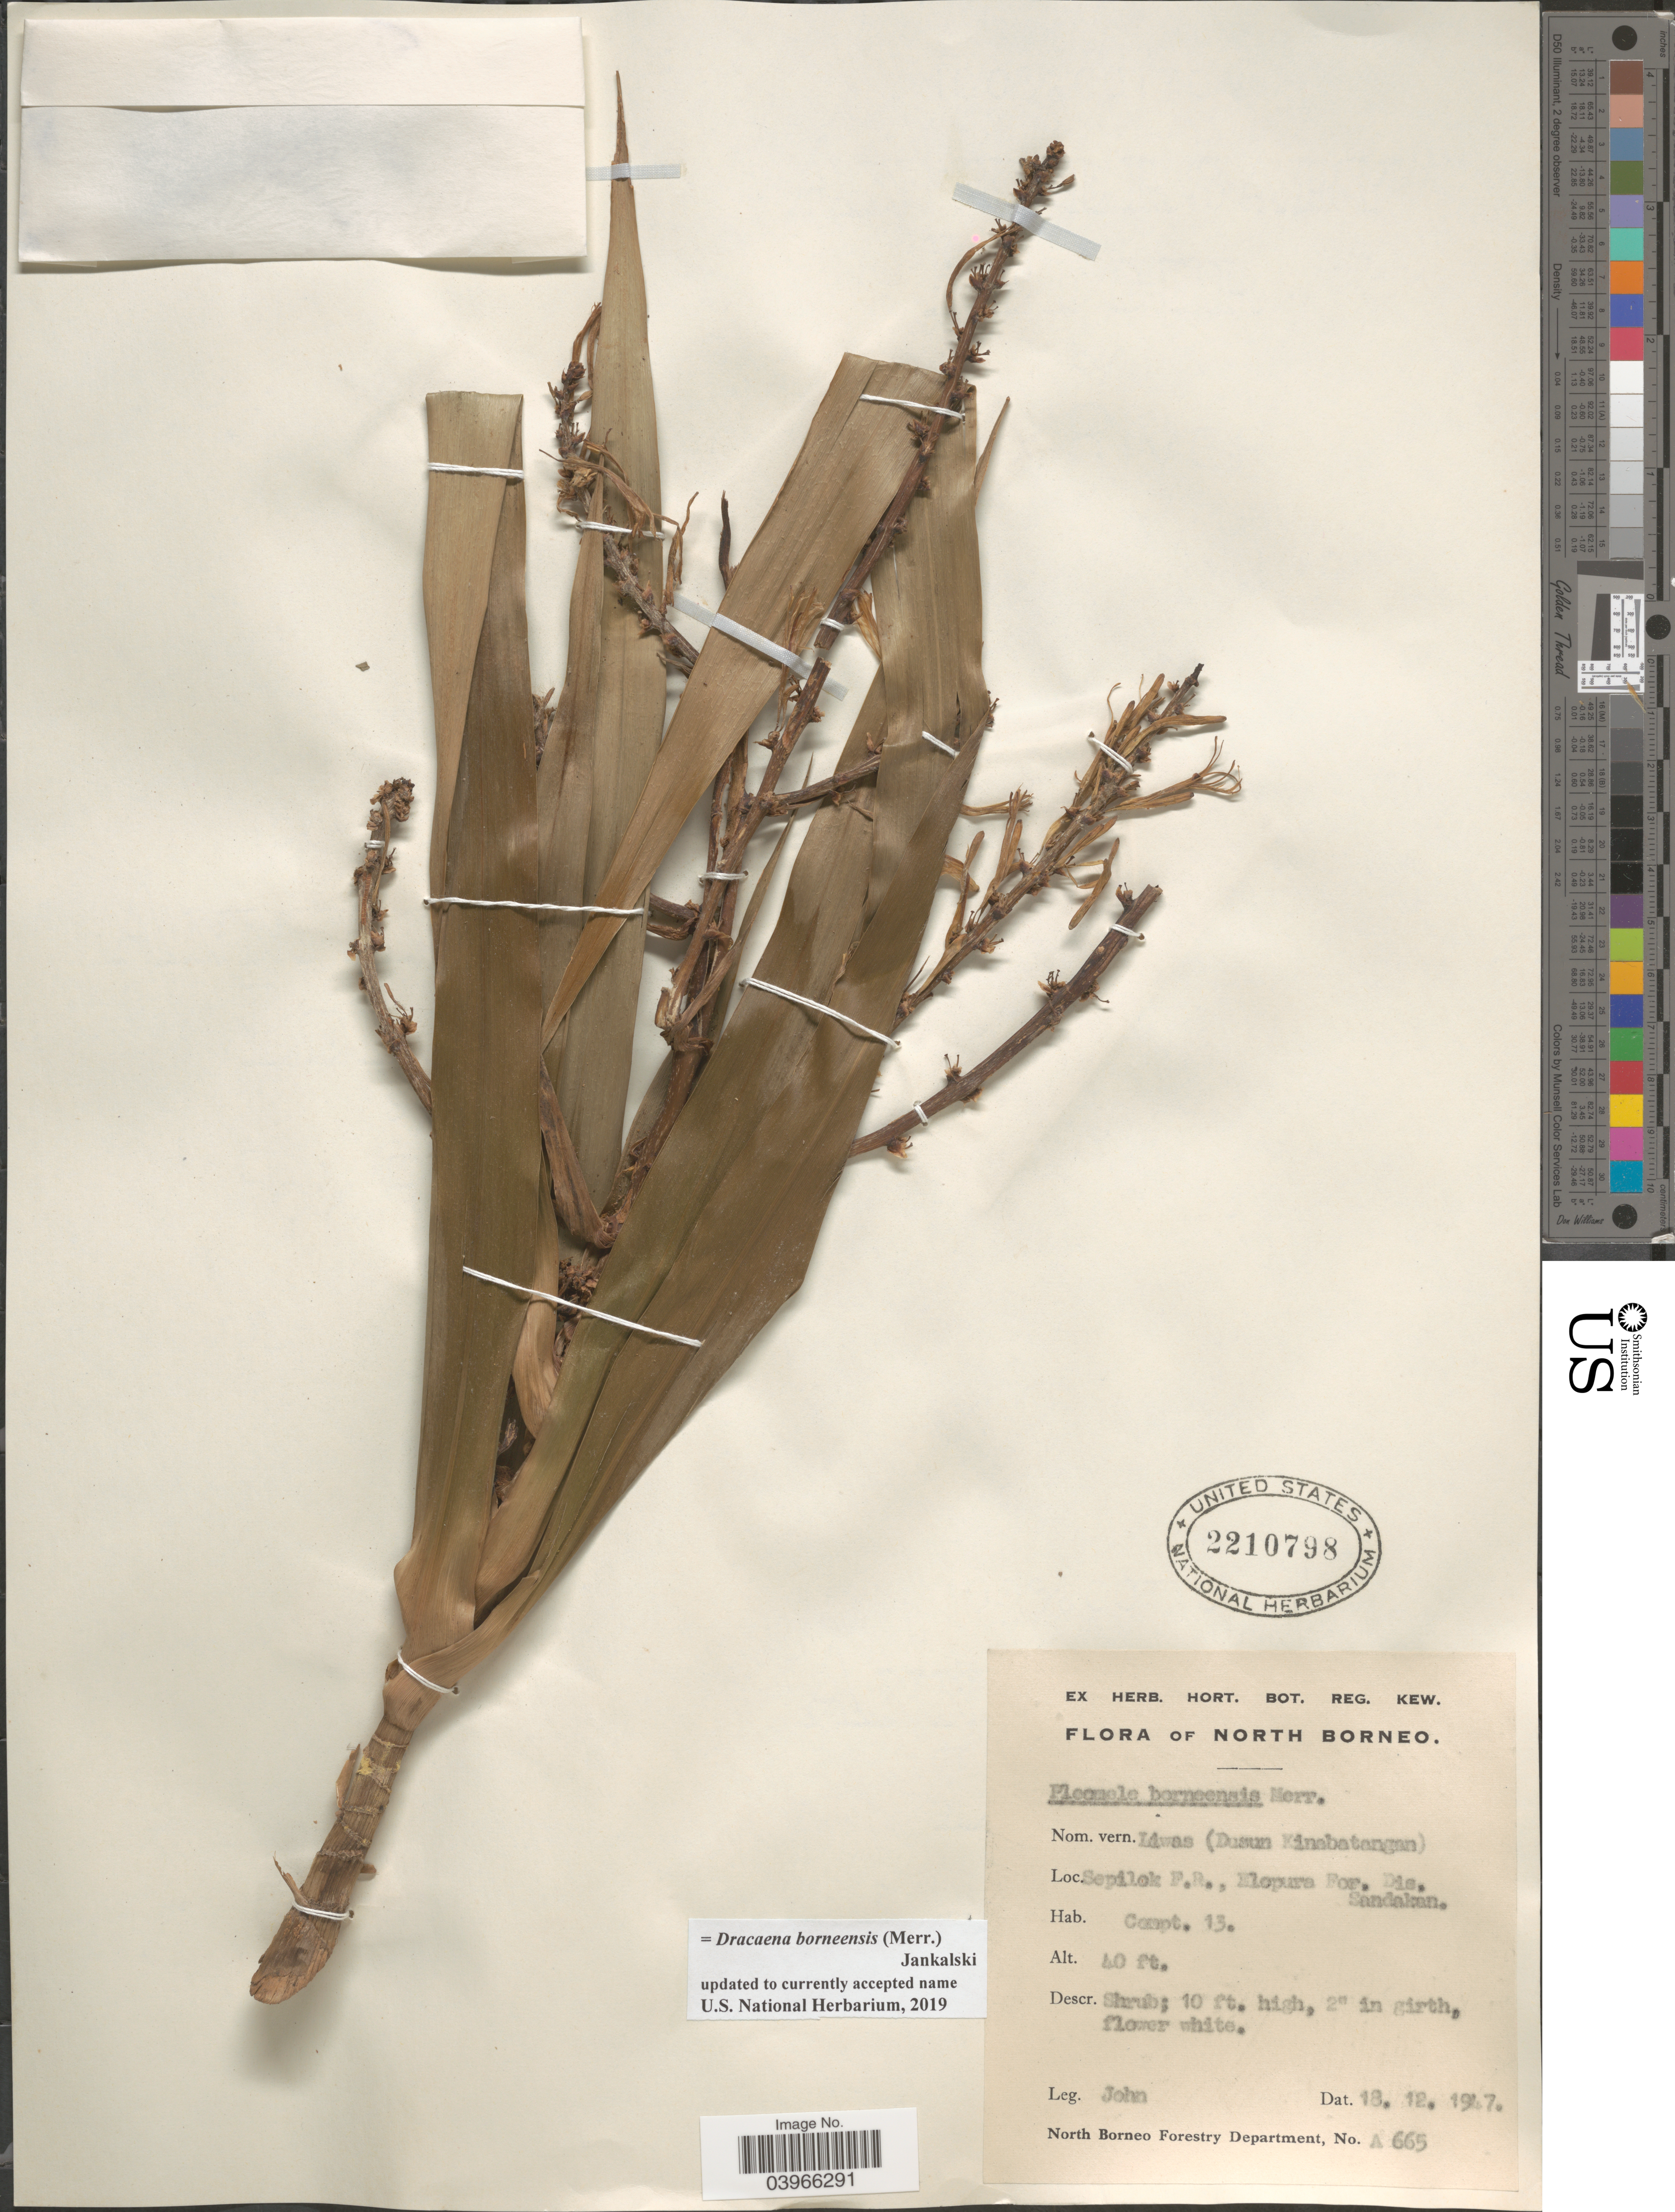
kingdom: Plantae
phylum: Tracheophyta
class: Liliopsida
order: Asparagales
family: Asparagaceae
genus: Dracaena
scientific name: Dracaena borneensis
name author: (Merr. & Labroy) Jankalski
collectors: -. John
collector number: A665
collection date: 1947-12-18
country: Malaysia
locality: North Borneo. Sepilok F.R., Elopura For. Dis. Sandakan.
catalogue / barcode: US 2210798